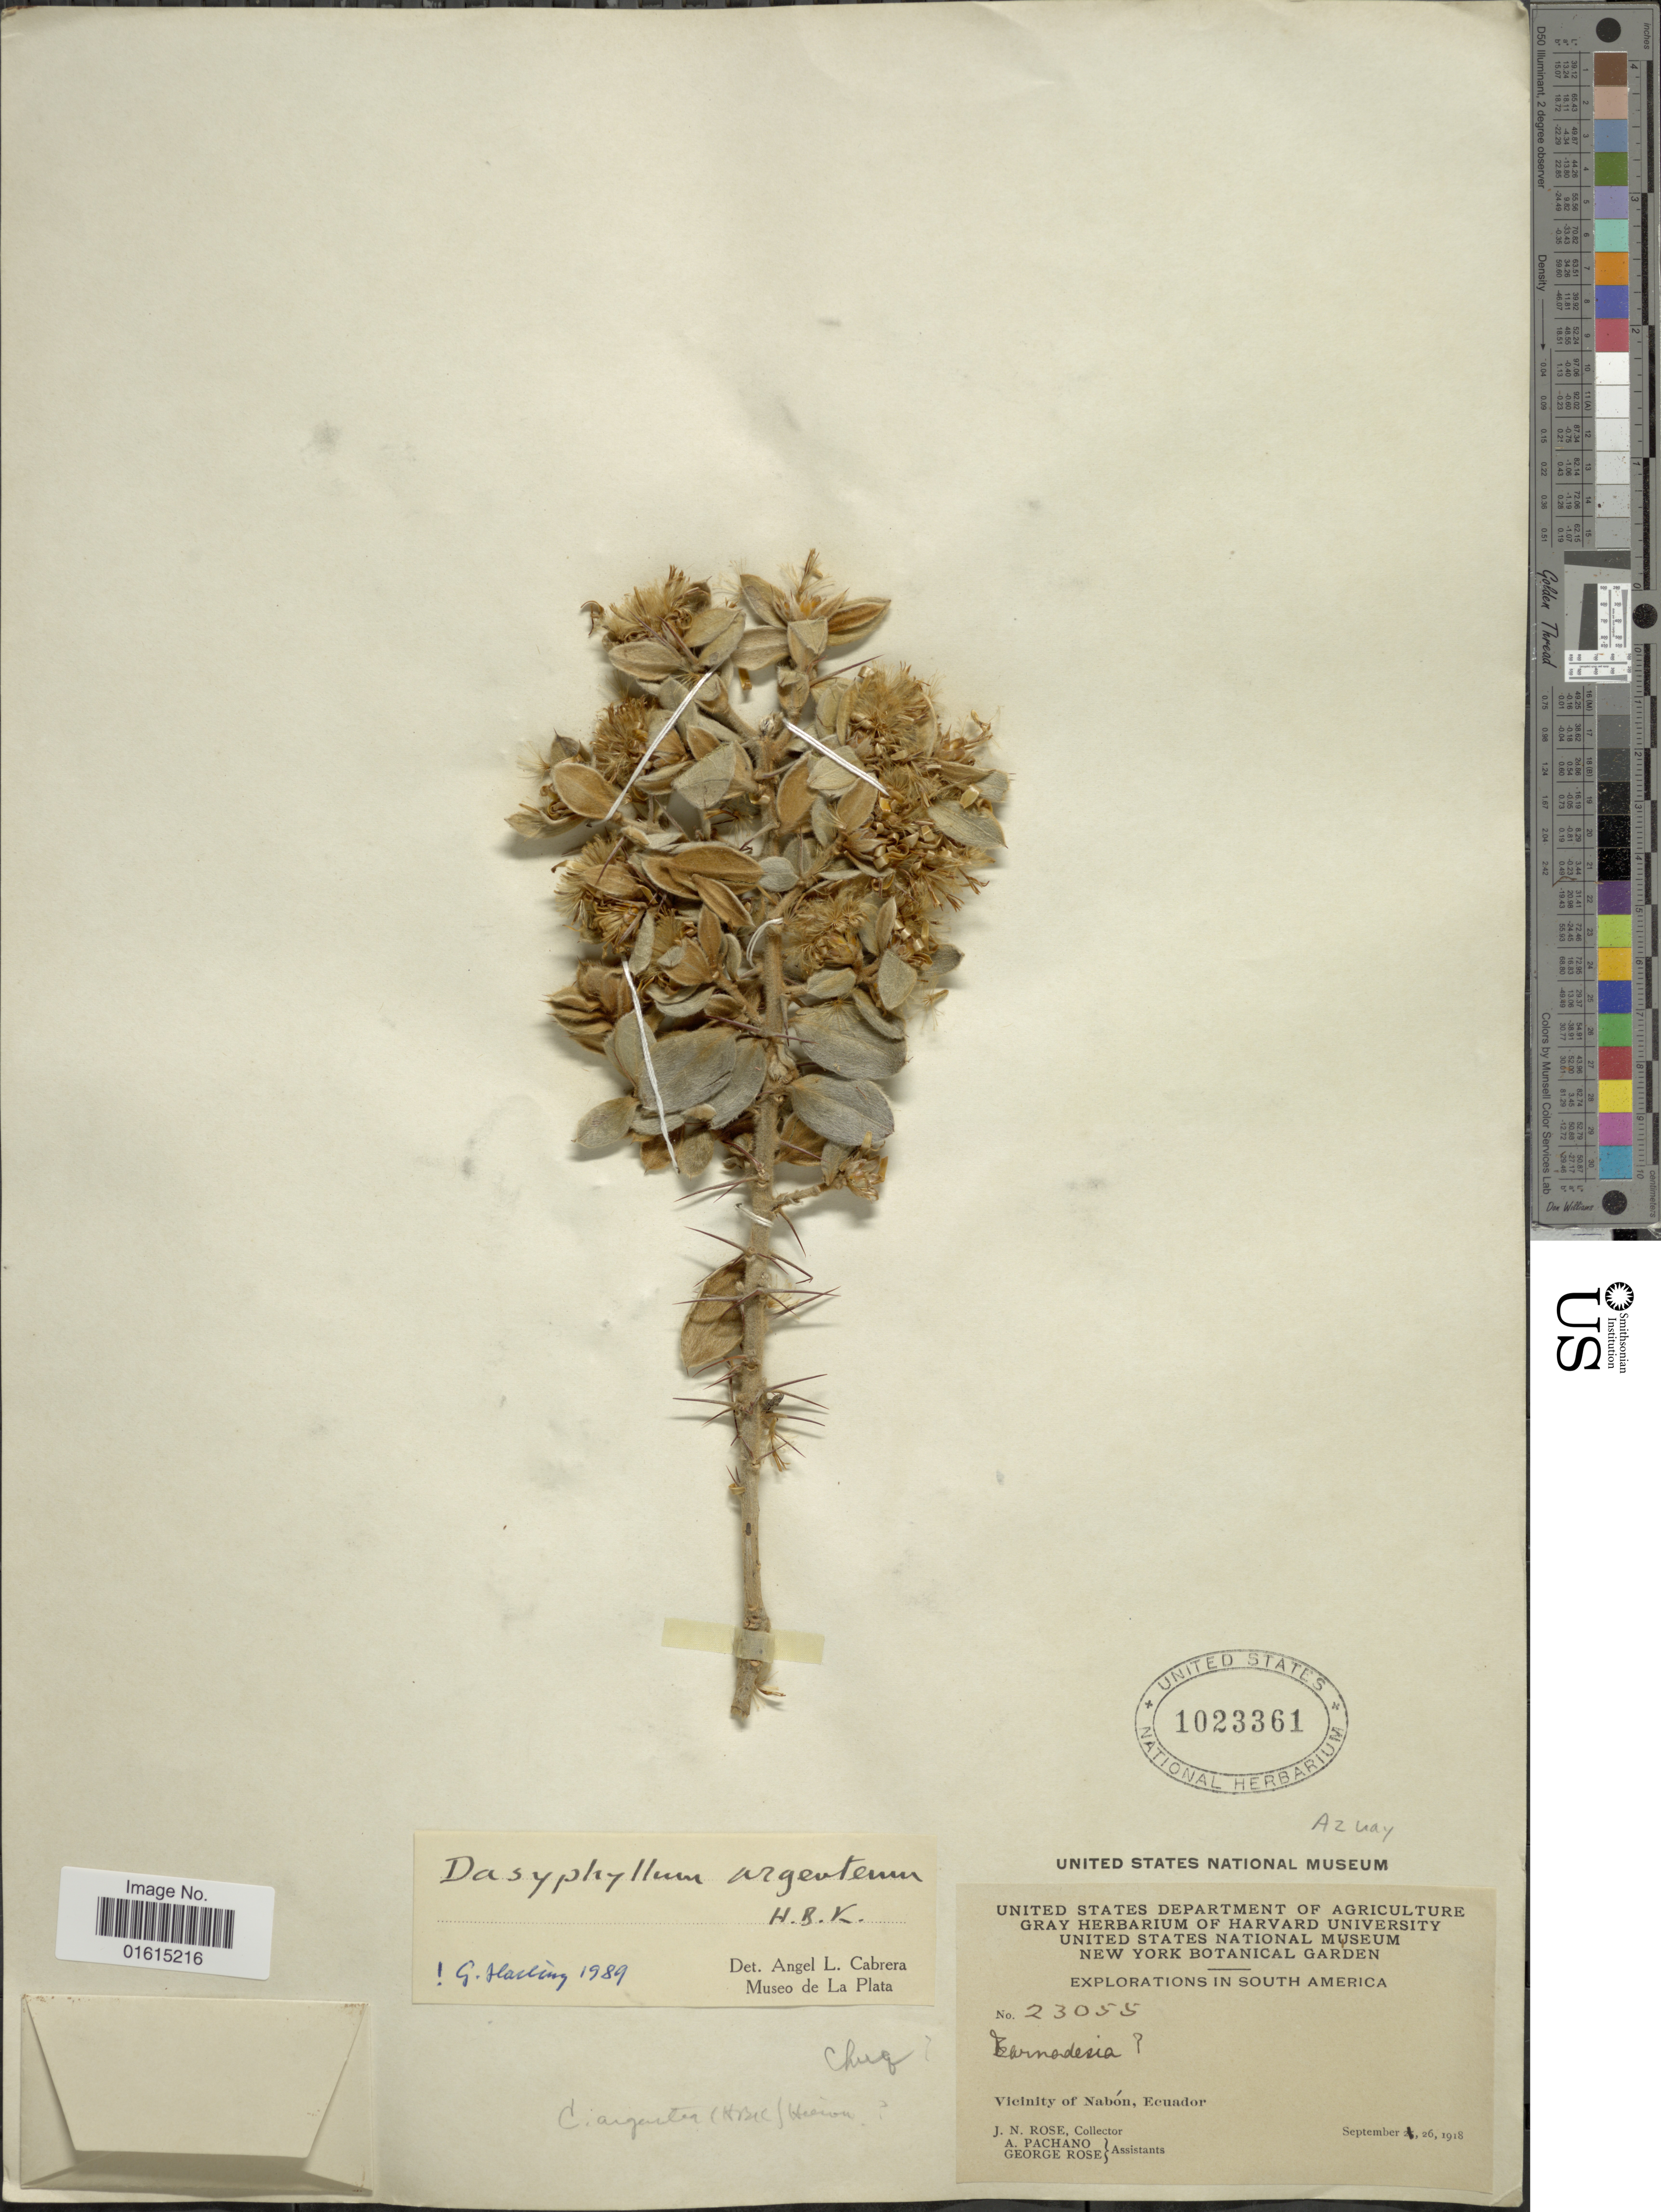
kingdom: Plantae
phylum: Tracheophyta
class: Magnoliopsida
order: Asterales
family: Asteraceae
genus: Dasyphyllum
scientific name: Dasyphyllum argenteum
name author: Kunth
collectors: J. N. Rose, A. Pachano & G. Rose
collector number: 23055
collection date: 1918-09-26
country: Ecuador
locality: South America, Vicinity of Nabon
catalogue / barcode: US 1023361